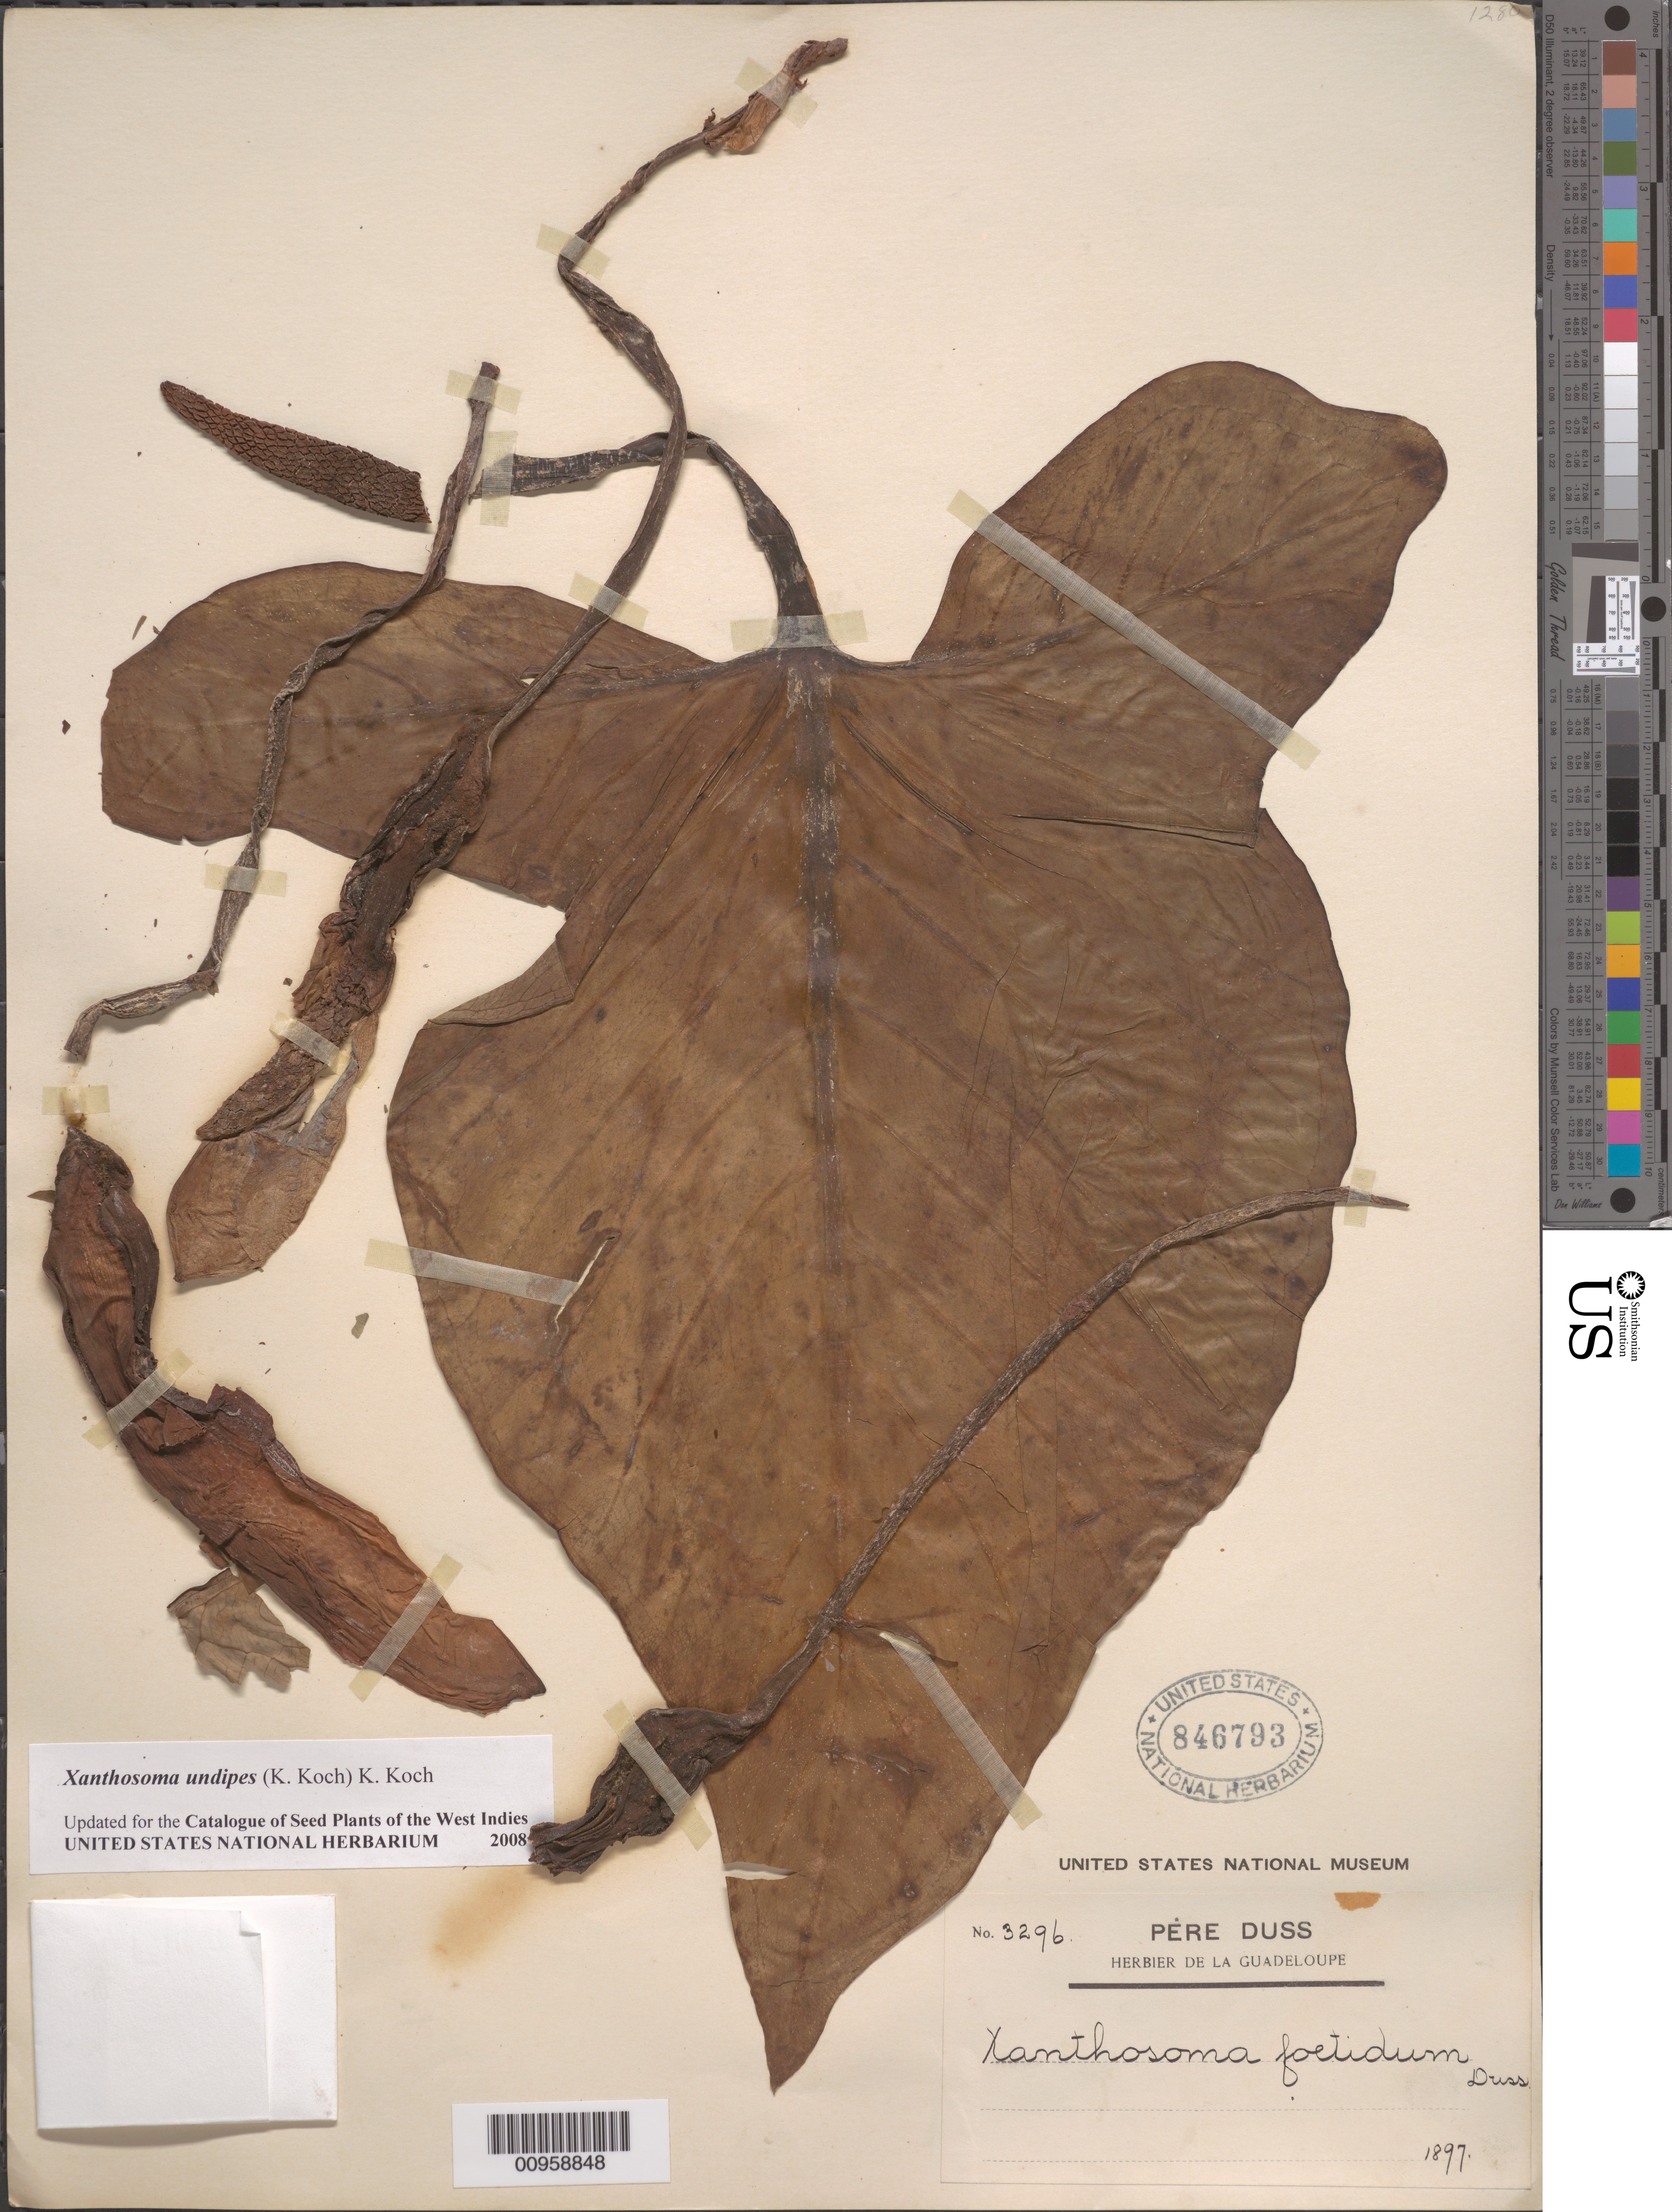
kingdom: Plantae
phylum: Tracheophyta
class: Liliopsida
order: Alismatales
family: Araceae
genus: Xanthosoma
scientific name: Xanthosoma undipes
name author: (K. Koch & C.D. Bouché) K. Koch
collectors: Père Duss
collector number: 3296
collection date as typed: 1897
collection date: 1897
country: Guadeloupe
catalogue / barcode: US 846793